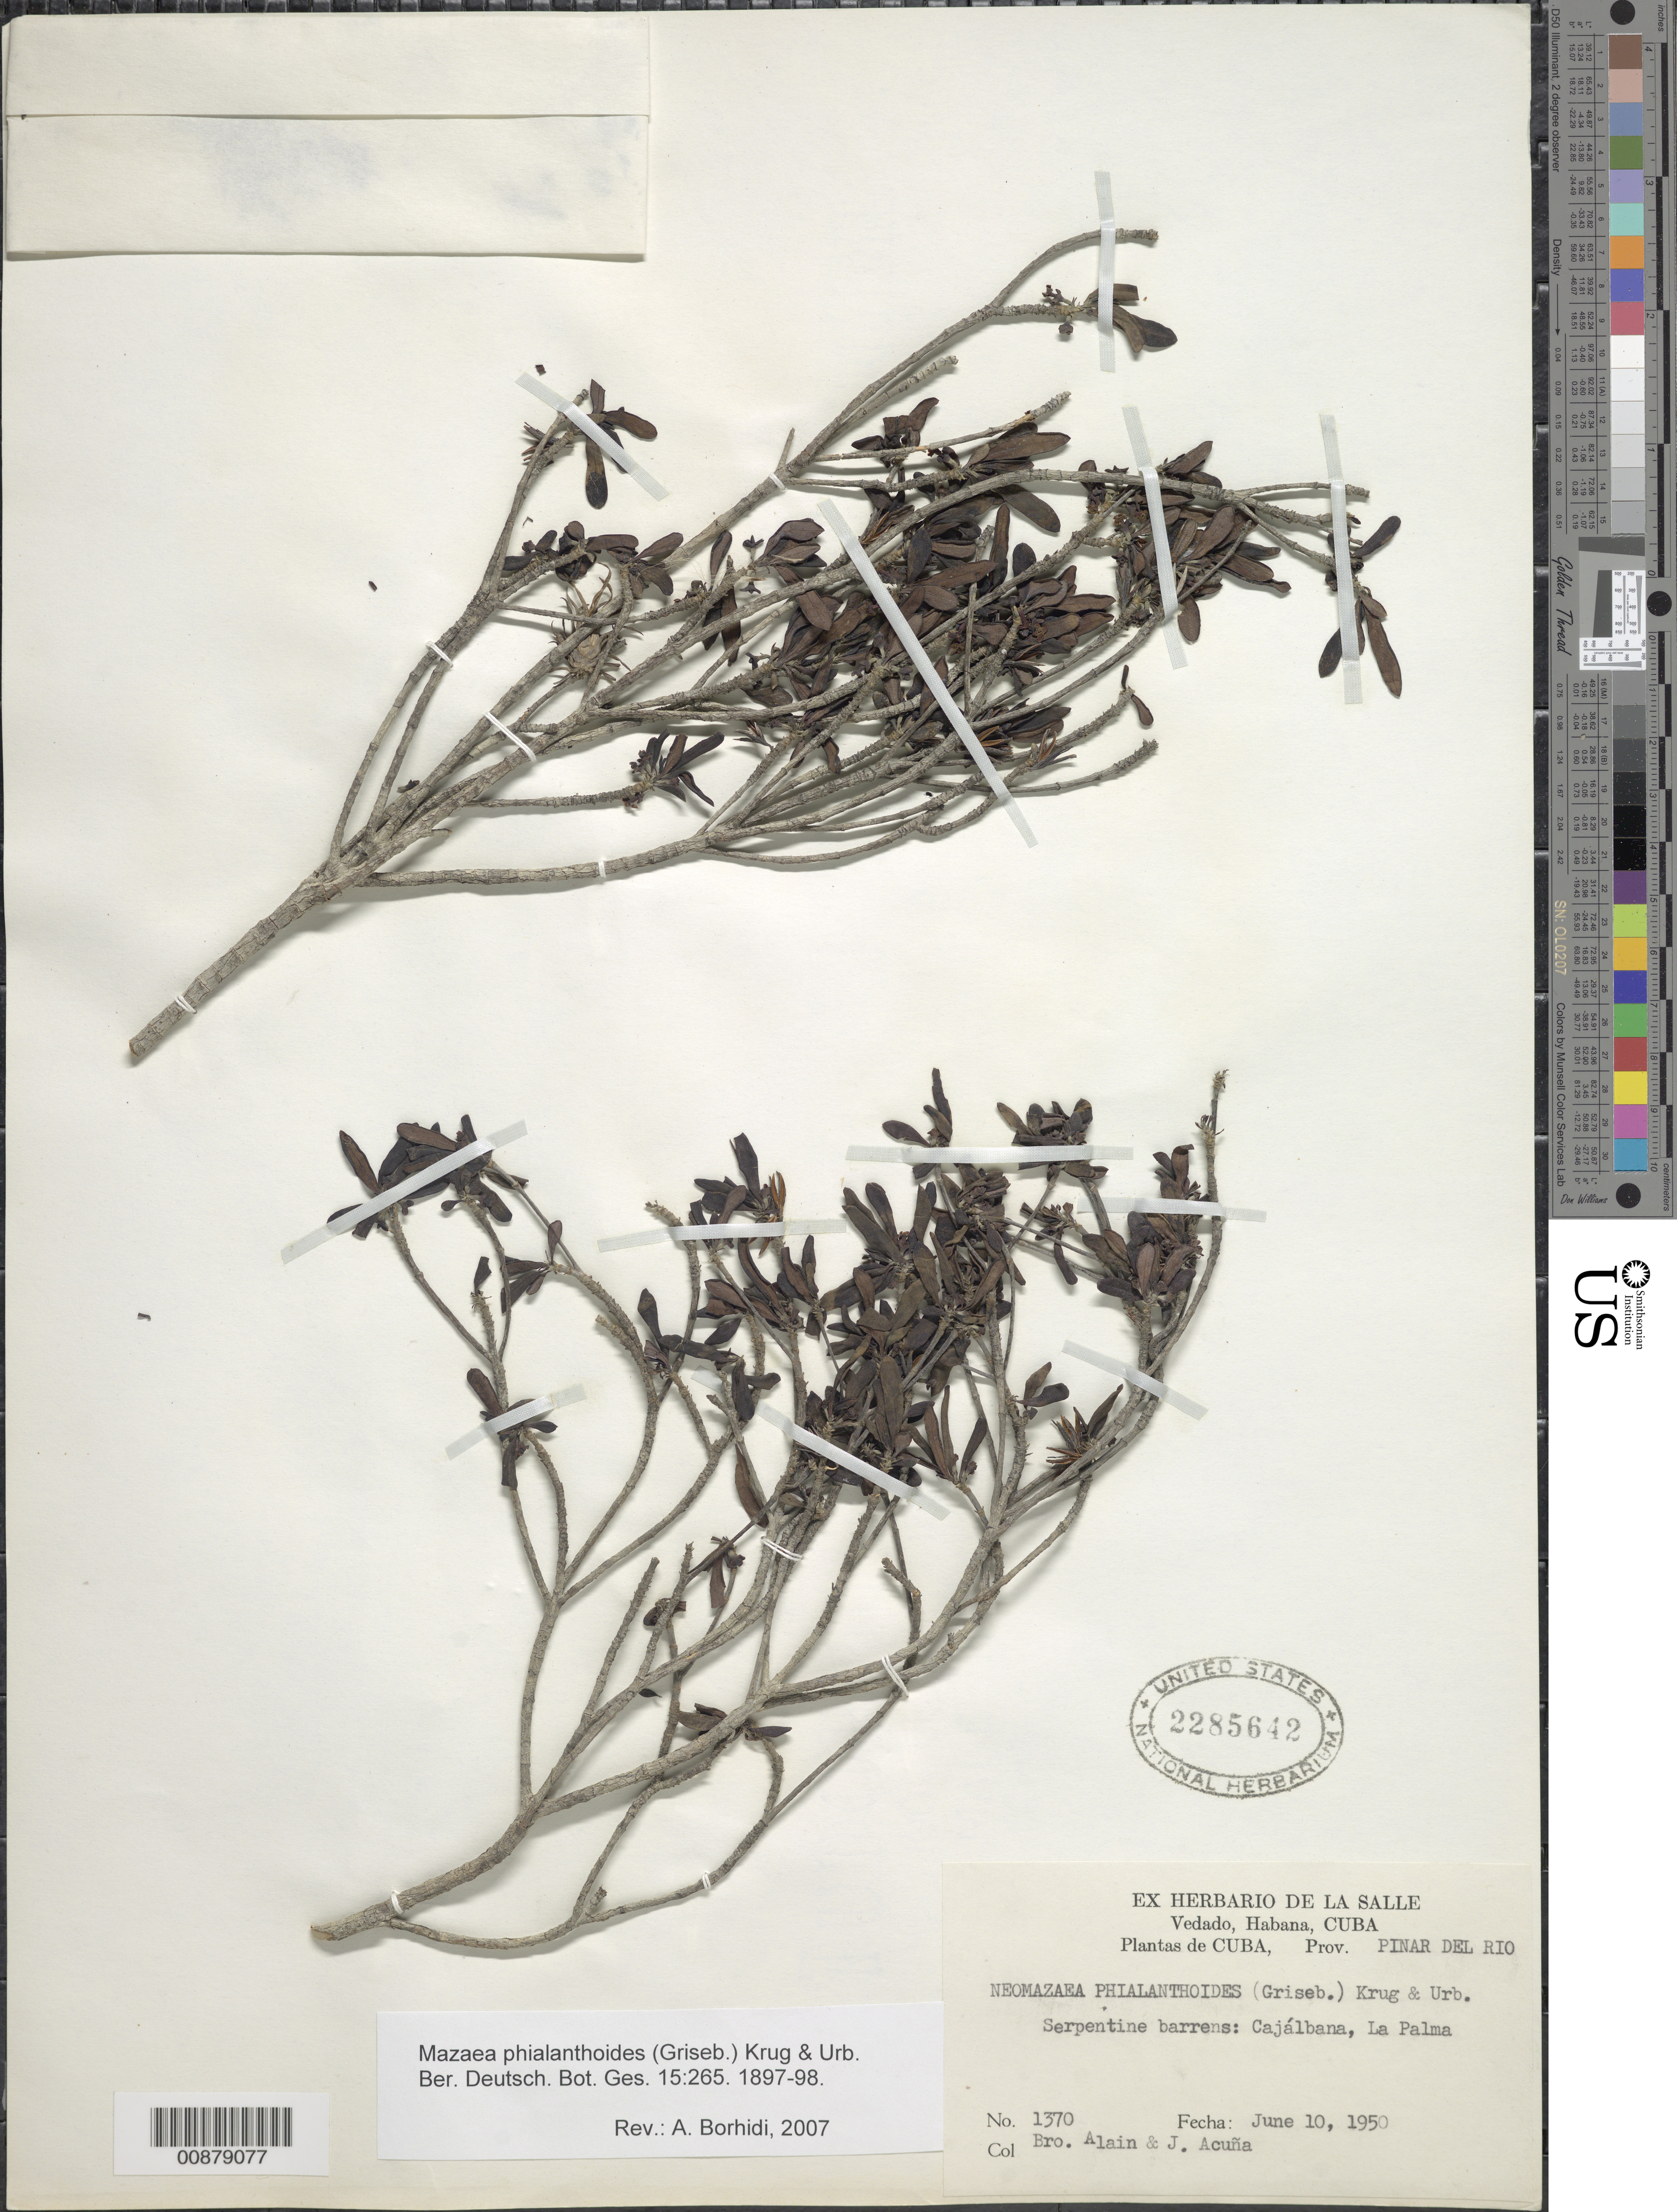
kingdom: Plantae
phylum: Tracheophyta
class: Magnoliopsida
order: Gentianales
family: Rubiaceae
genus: Mazaea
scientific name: Mazaea phialanthoides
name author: (Griseb.) Krug & Urb.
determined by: Borhidi, Attila L.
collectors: A. H. Liogier & J. Acuña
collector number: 1370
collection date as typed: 10 Jun 1950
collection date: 1950-06-10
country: Cuba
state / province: Pinar del Rio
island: Cuba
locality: Cajálbana, La Palma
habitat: Serpentine barrens.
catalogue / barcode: US 2285642